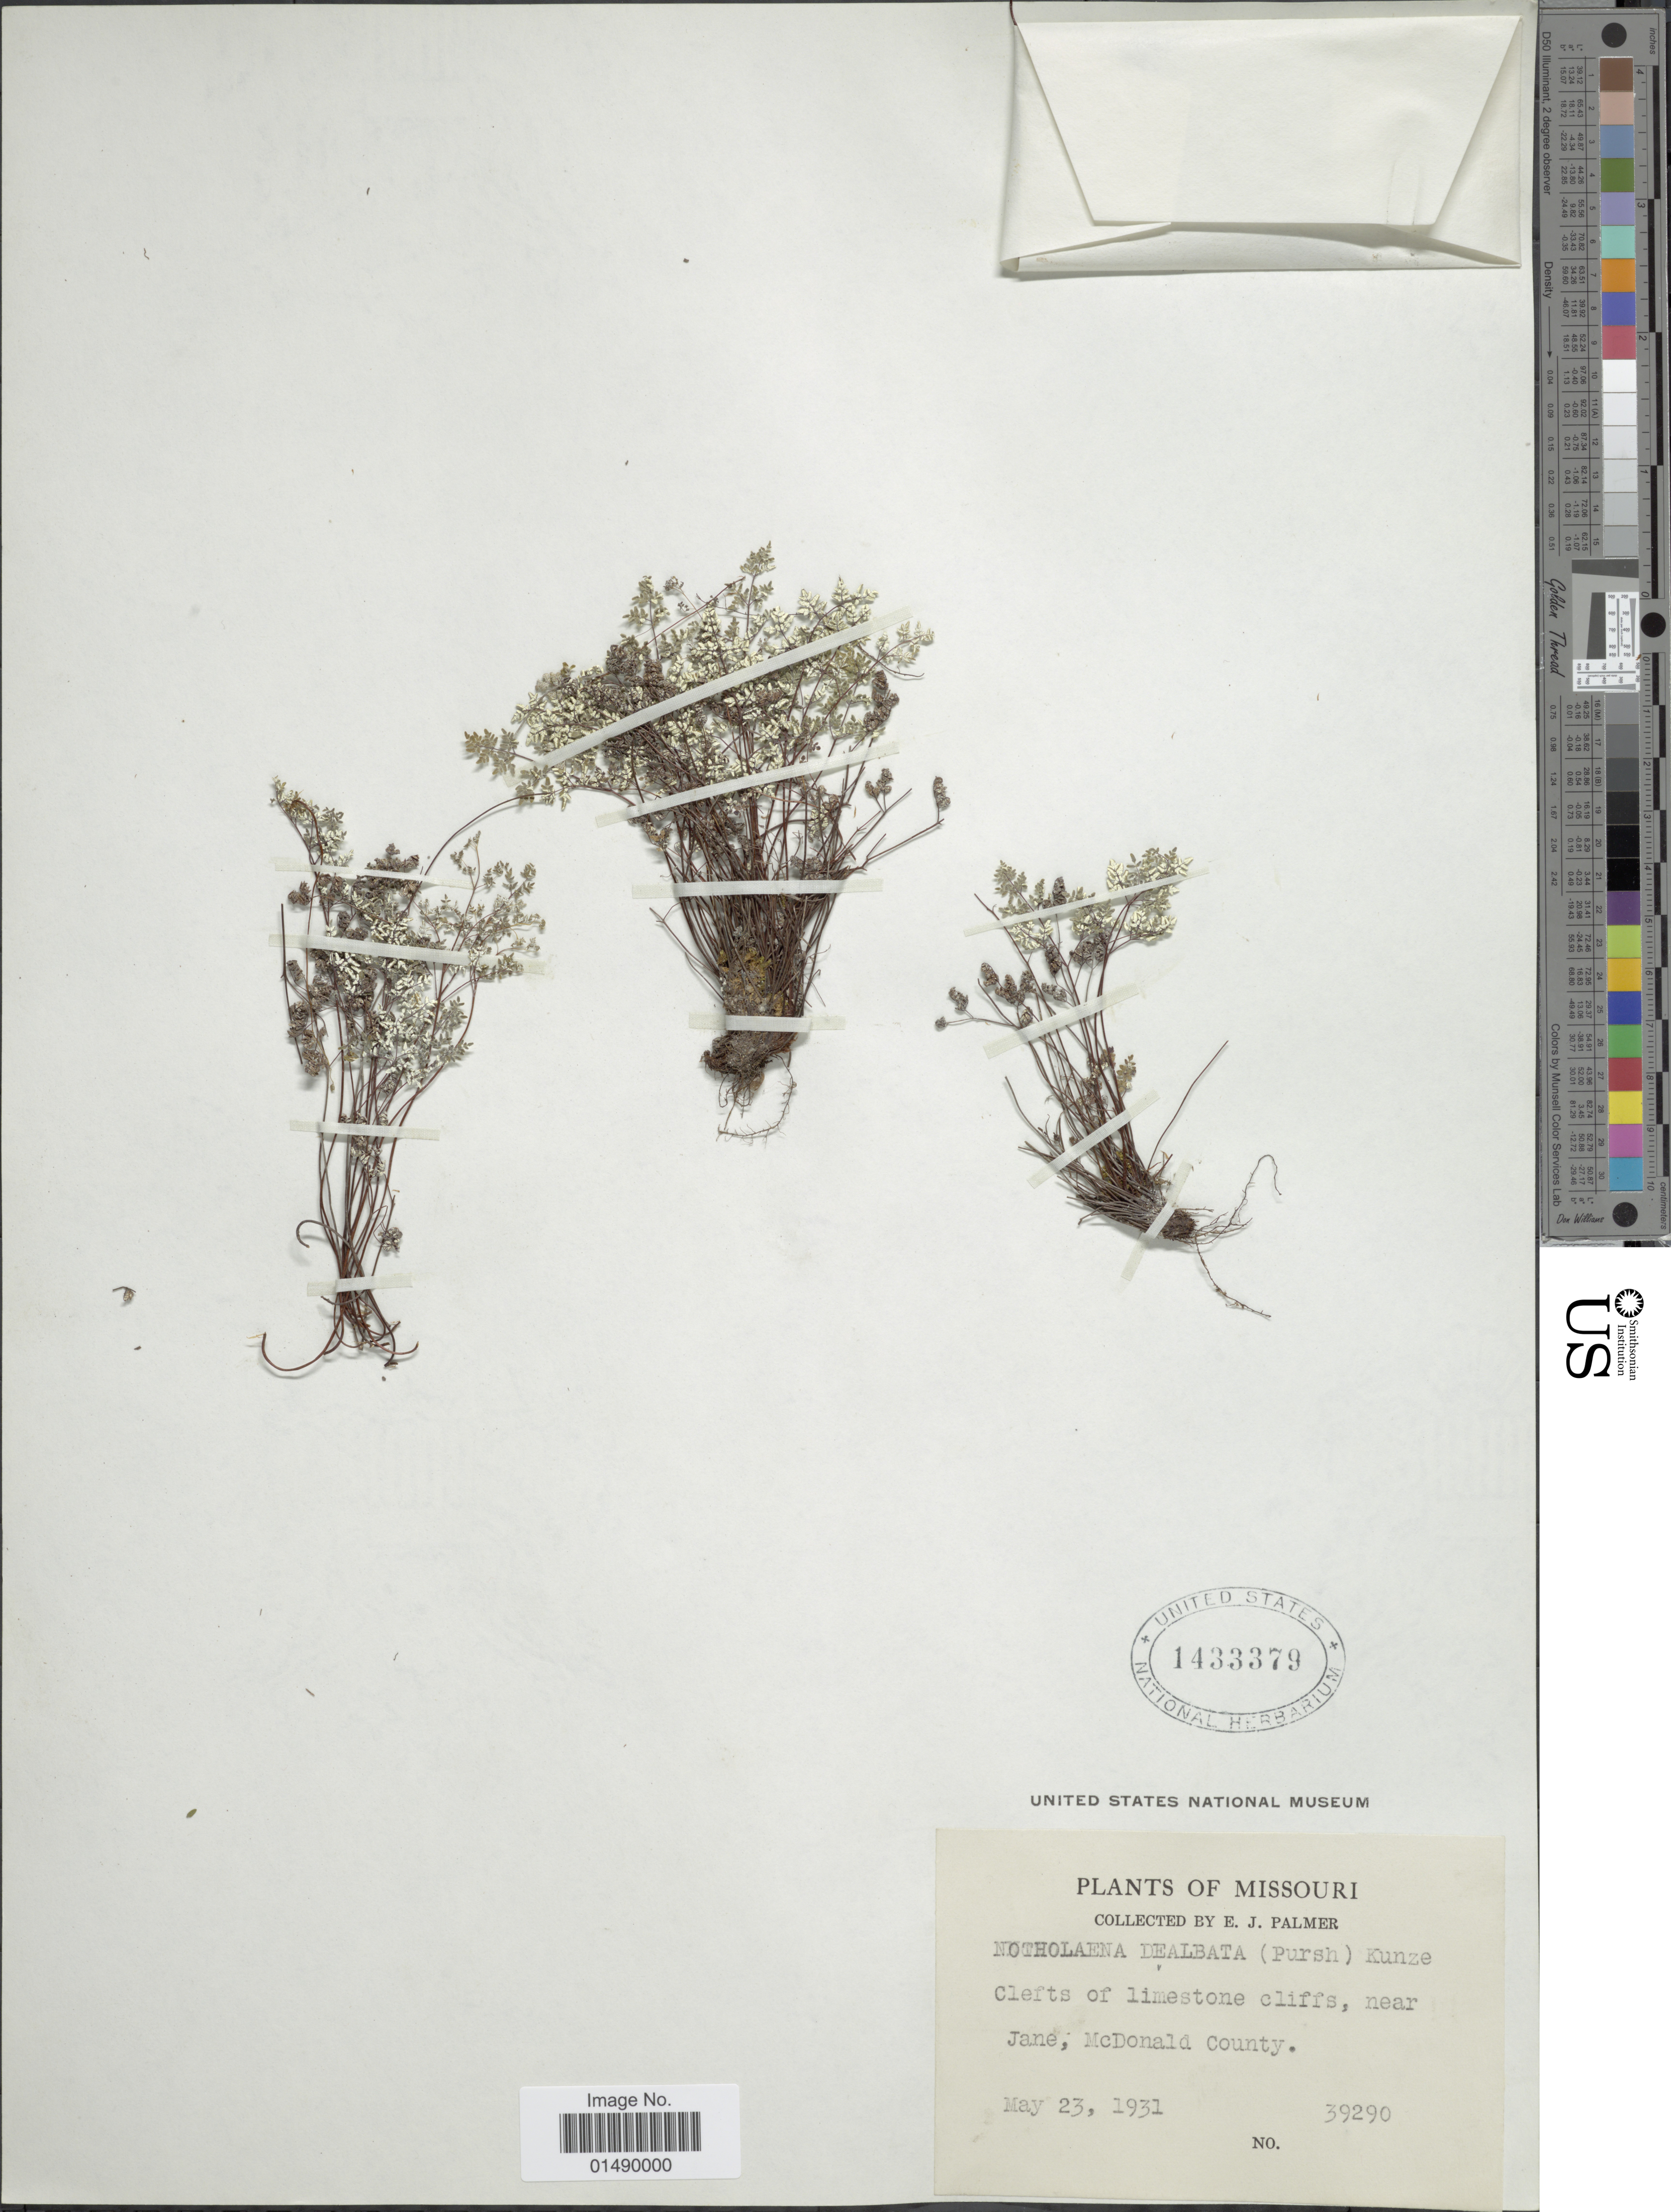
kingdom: Plantae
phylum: Tracheophyta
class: Polypodiopsida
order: Polypodiales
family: Pteridaceae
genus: Argyrochosma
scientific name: Argyrochosma dealbata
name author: (Pursh) Windham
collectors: E. J. Palmer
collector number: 39290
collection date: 1931-05-23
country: United States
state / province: Missouri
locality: Missouri, Clefts of limestone cliffs, near Jane, McDonald County.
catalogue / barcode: US 1433379